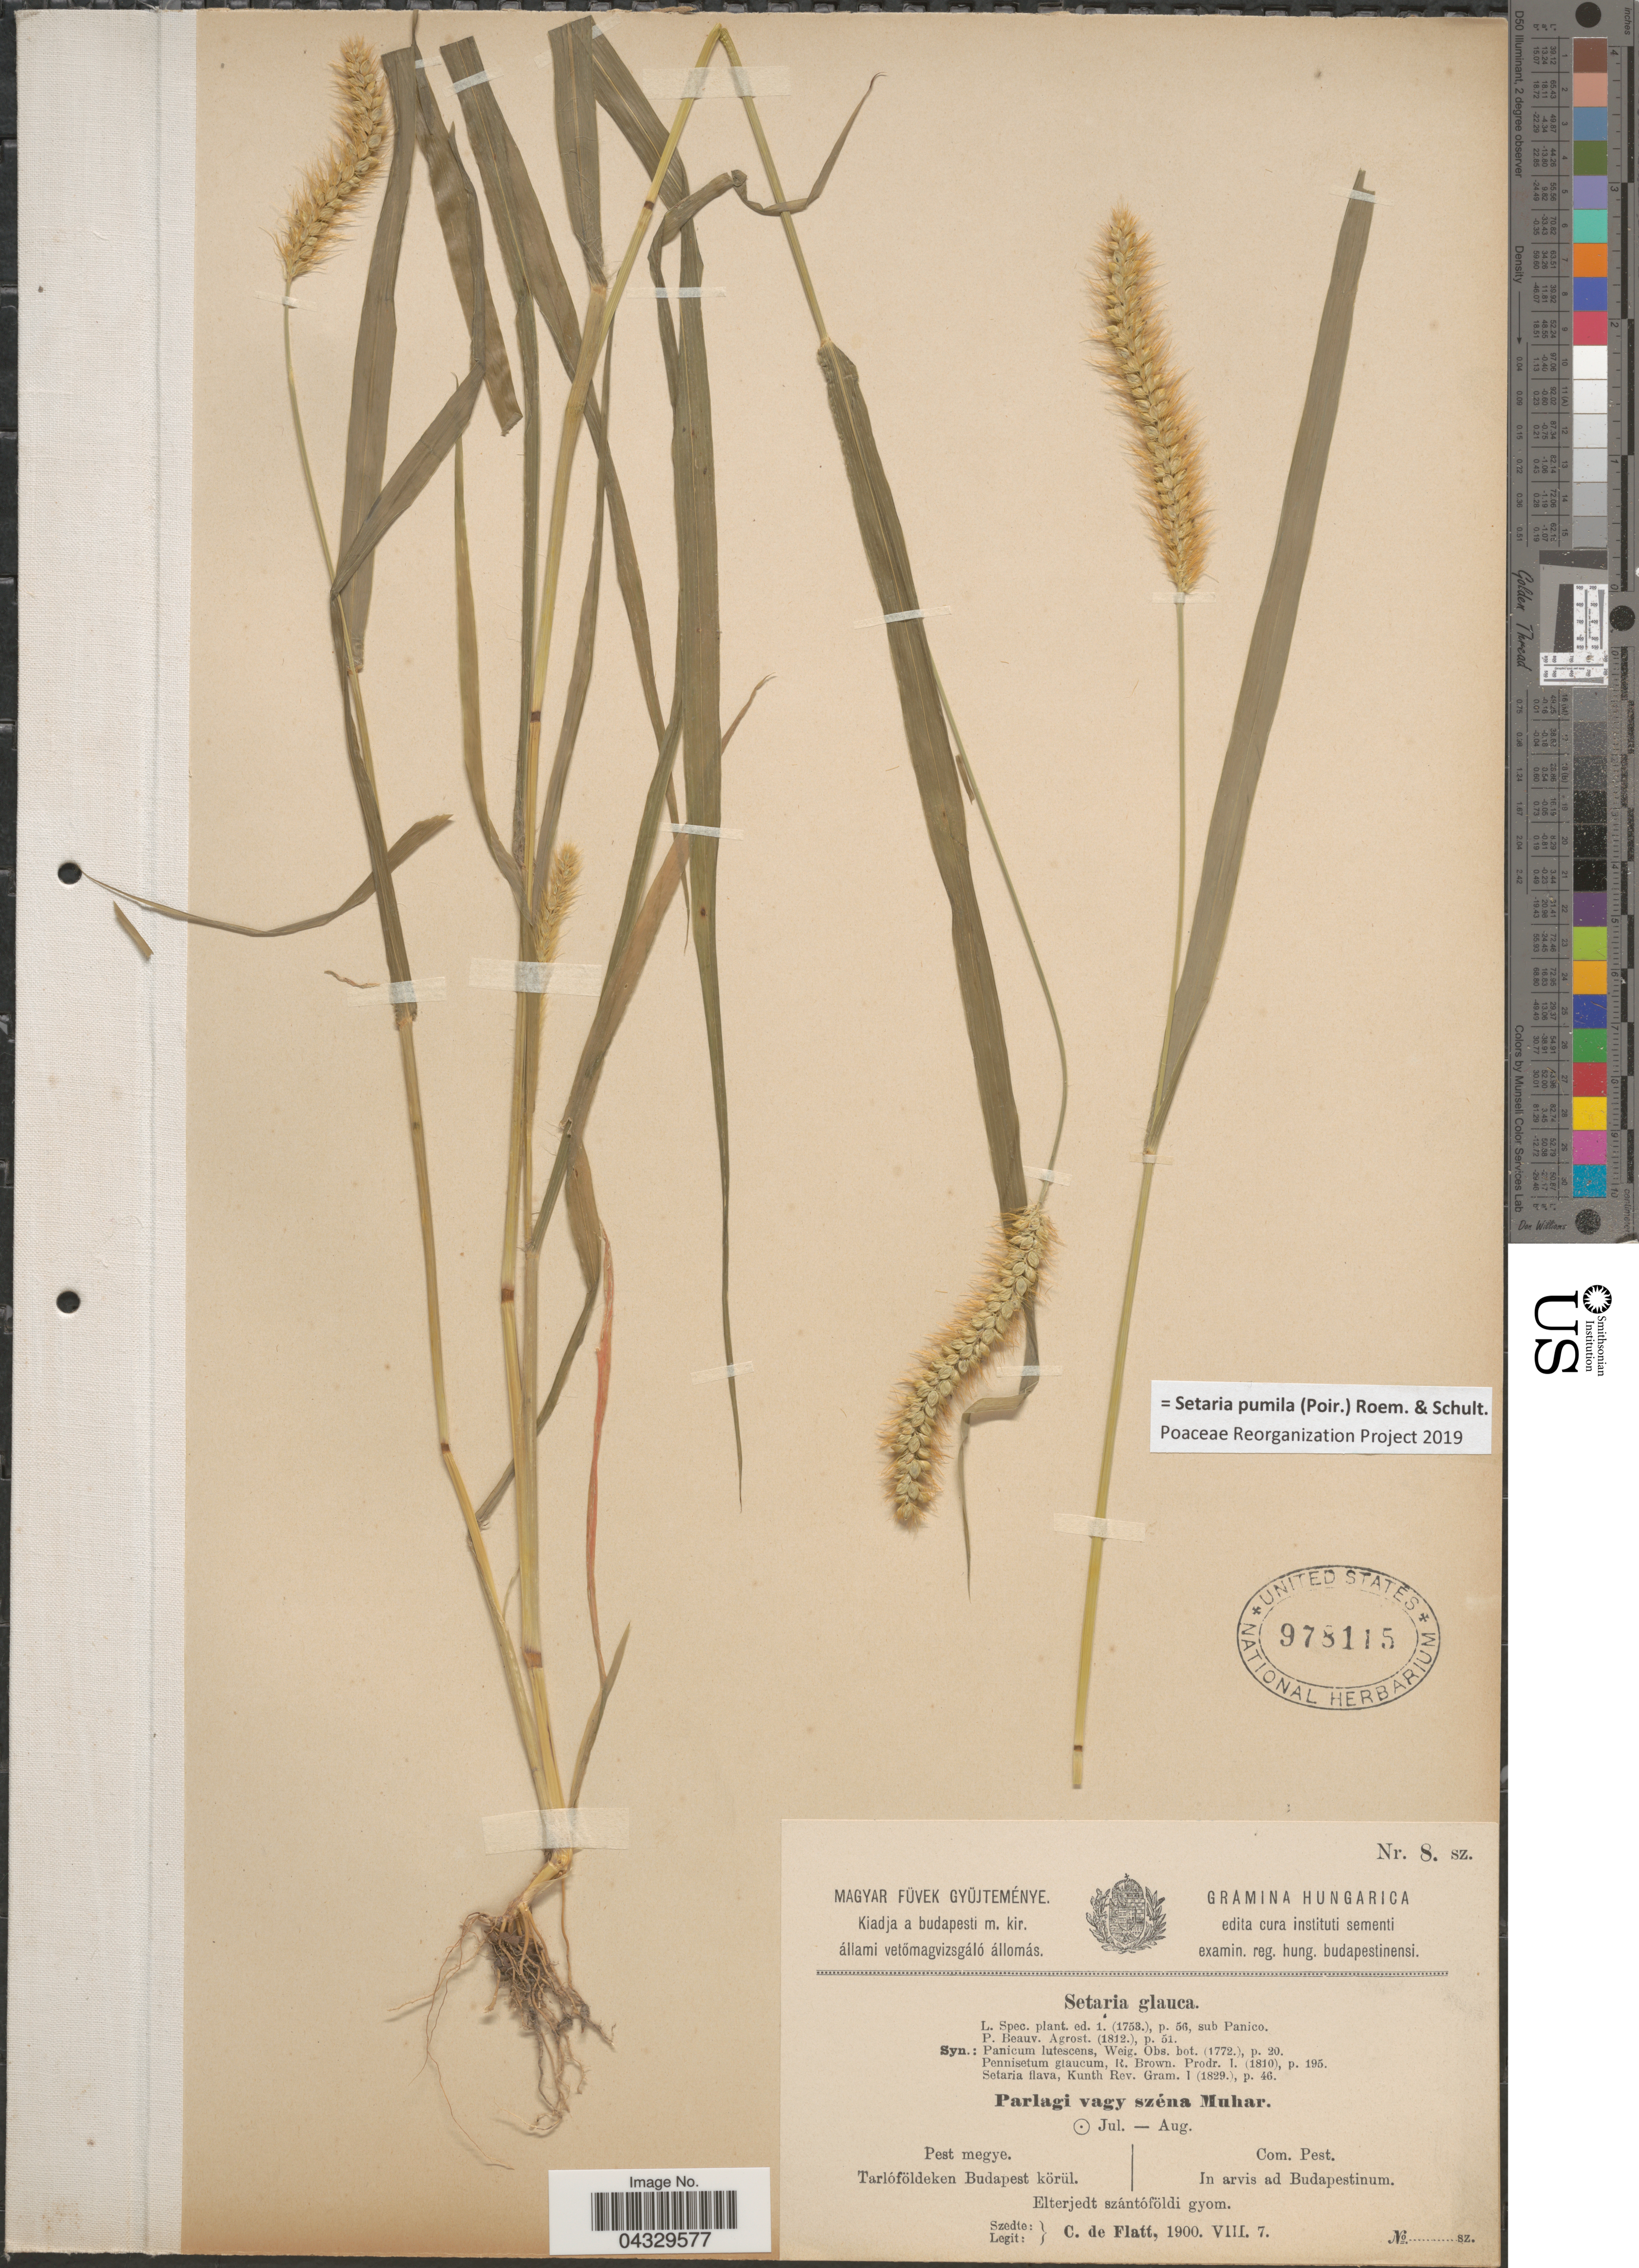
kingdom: Plantae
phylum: Tracheophyta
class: Liliopsida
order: Poales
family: Poaceae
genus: Setaria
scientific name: Setaria pumila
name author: (Poir.) Roem. & Schult.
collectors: C. de Flatt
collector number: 8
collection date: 1900-08-07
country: Hungary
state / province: Pest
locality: Com. Pest. In arvis ad Budapestinum.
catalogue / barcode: US 978115